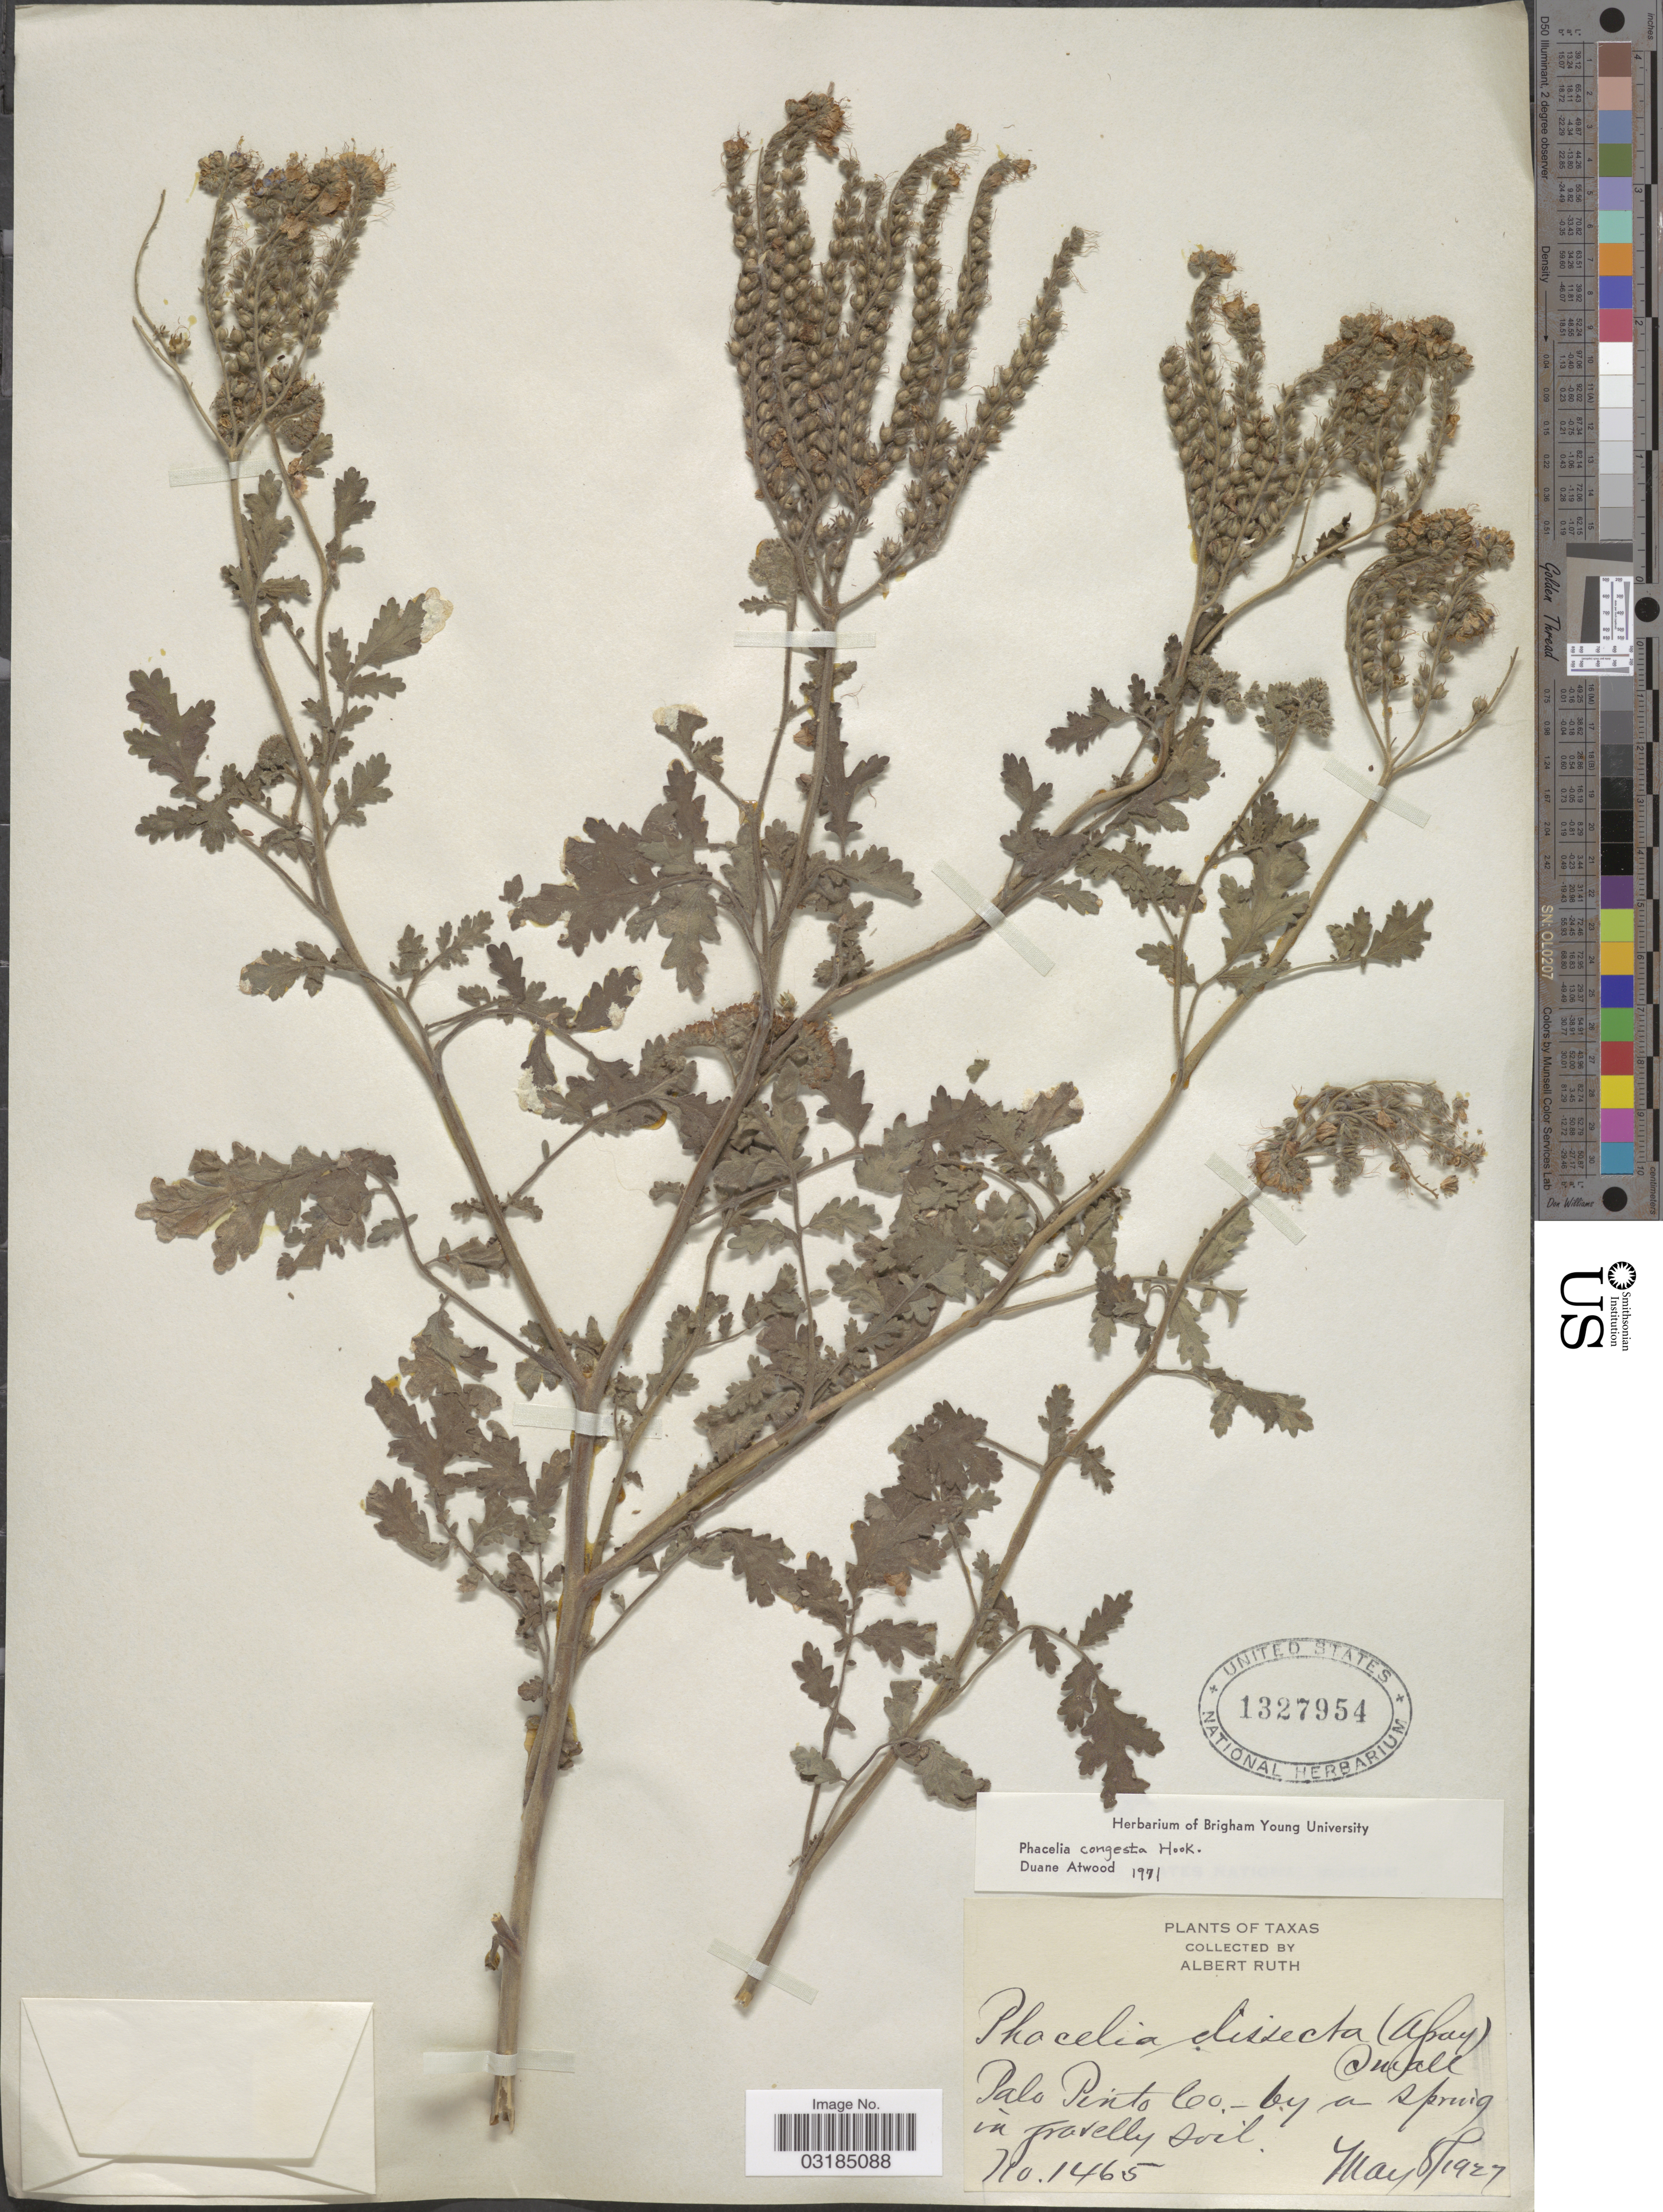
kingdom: Plantae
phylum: Tracheophyta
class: Magnoliopsida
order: Boraginales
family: Hydrophyllaceae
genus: Phacelia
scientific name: Phacelia congesta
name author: Hook.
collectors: A. Ruth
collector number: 1465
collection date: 1927-05-08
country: United States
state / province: Texas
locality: Palo Pinto Co.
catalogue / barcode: US 1327954